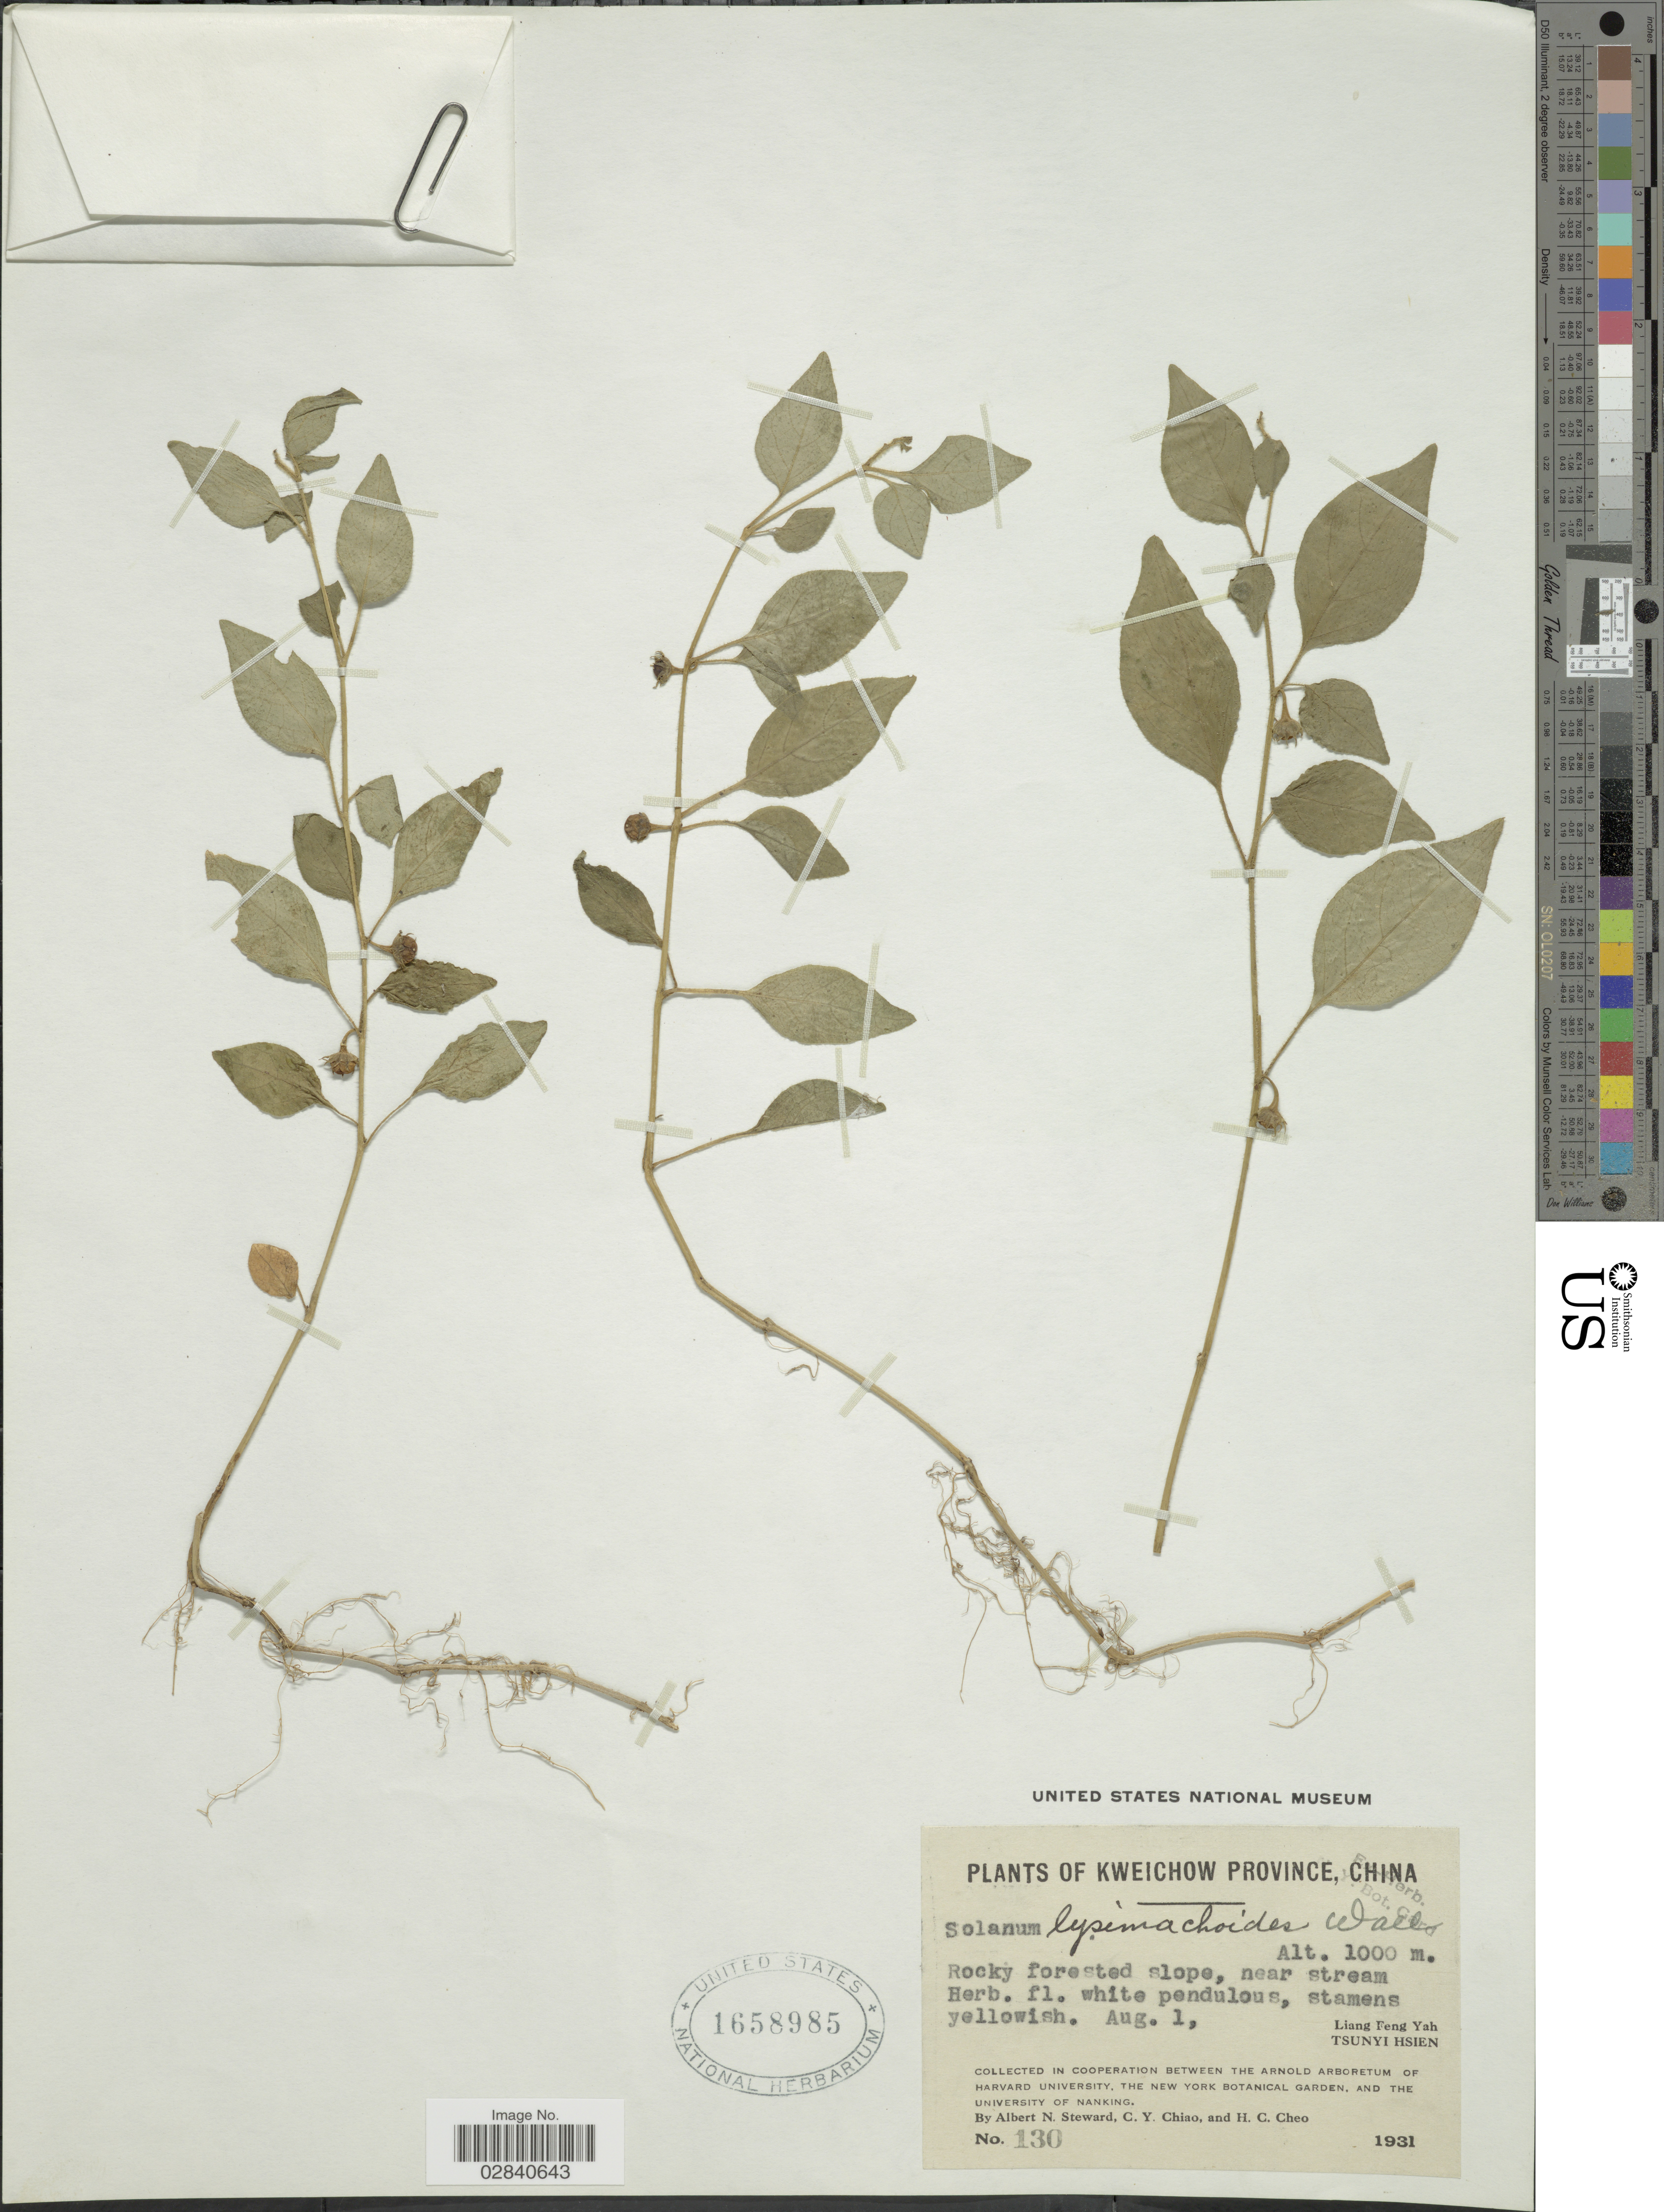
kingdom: Plantae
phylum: Tracheophyta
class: Magnoliopsida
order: Solanales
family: Solanaceae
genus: Lycianthes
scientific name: Lycianthes lysimachioides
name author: (Wall.) Bitter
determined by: Knapp, S. D.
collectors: A. N. Steward, C. Y. Chiao & H. Cheo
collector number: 130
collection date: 1931-08-01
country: China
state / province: Guizhou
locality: Kweichow Province. Liang Feng Yah. Tsunyi Hsien.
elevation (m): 1000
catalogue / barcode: US 1658985